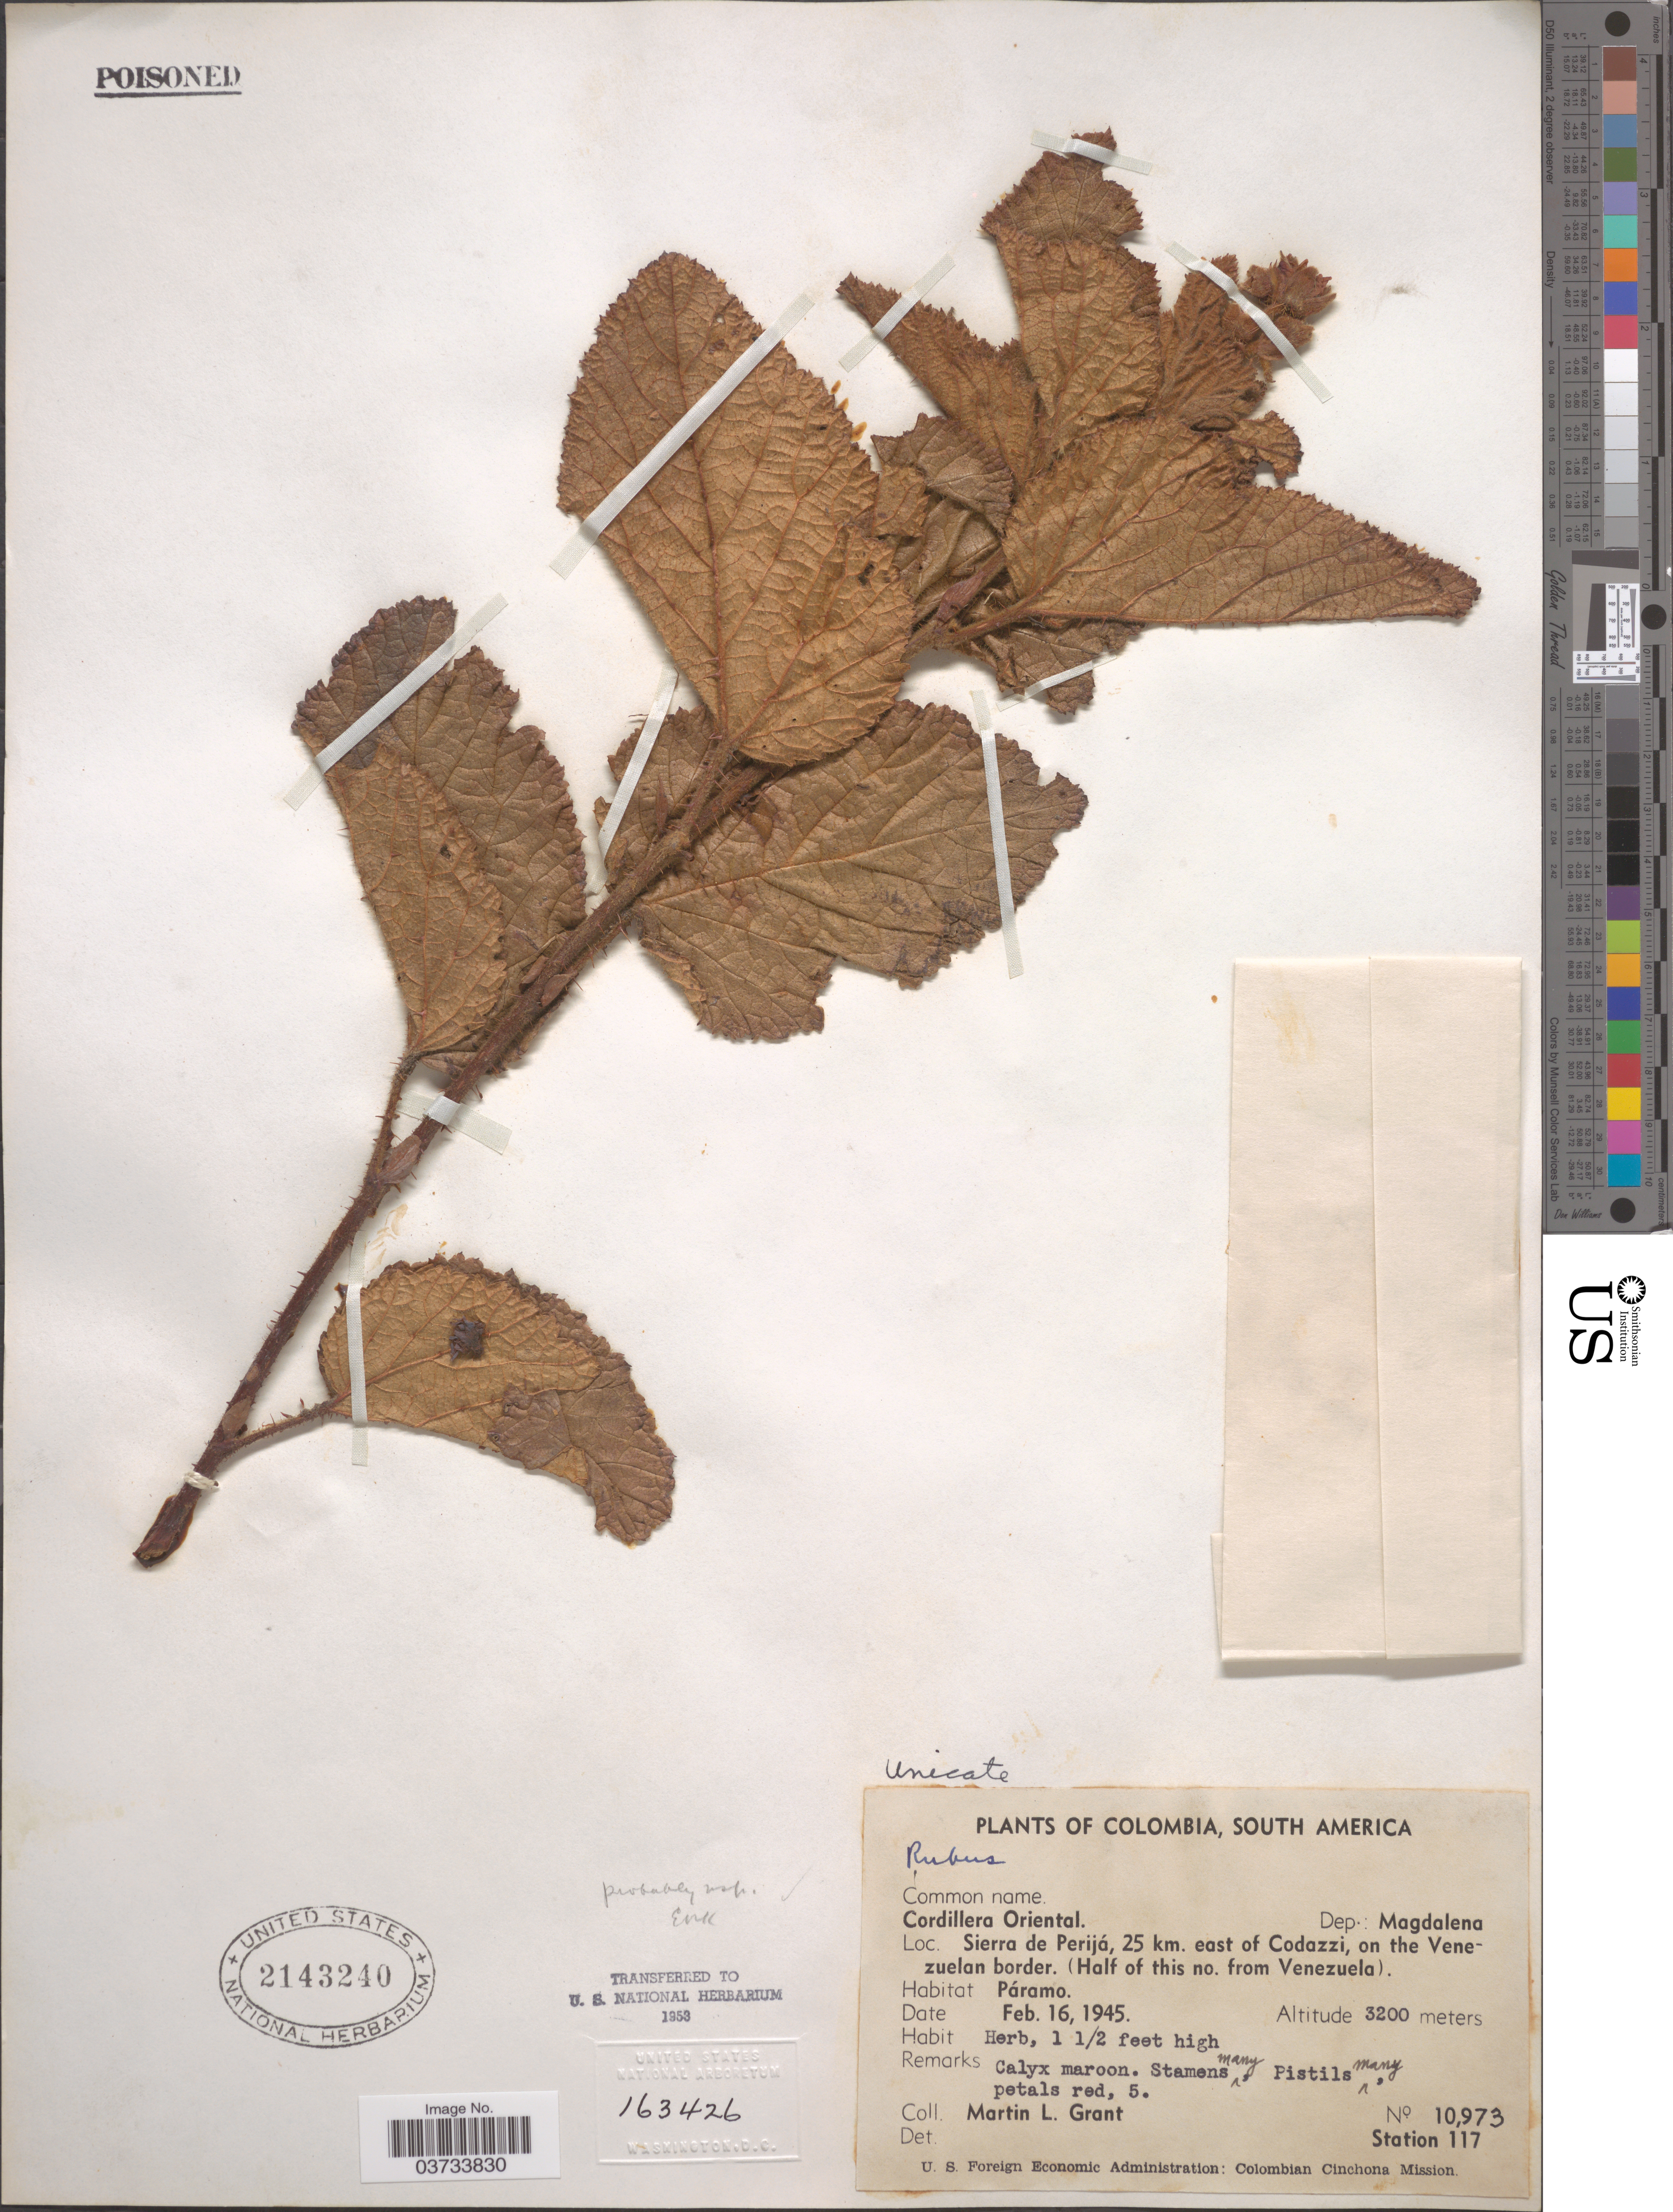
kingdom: Plantae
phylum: Tracheophyta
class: Magnoliopsida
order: Rosales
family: Rosaceae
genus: Rubus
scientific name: Rubus sp.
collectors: M. L. Grant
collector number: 10973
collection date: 1945-02-16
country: Colombia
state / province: Magdalena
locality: Cordillera Oriental. Dep.: Magdalena. Sierra de Perijá, 25 km. east of Codazzi, on the Venezuelan border. Station 117.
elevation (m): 3200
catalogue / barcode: US 2143240